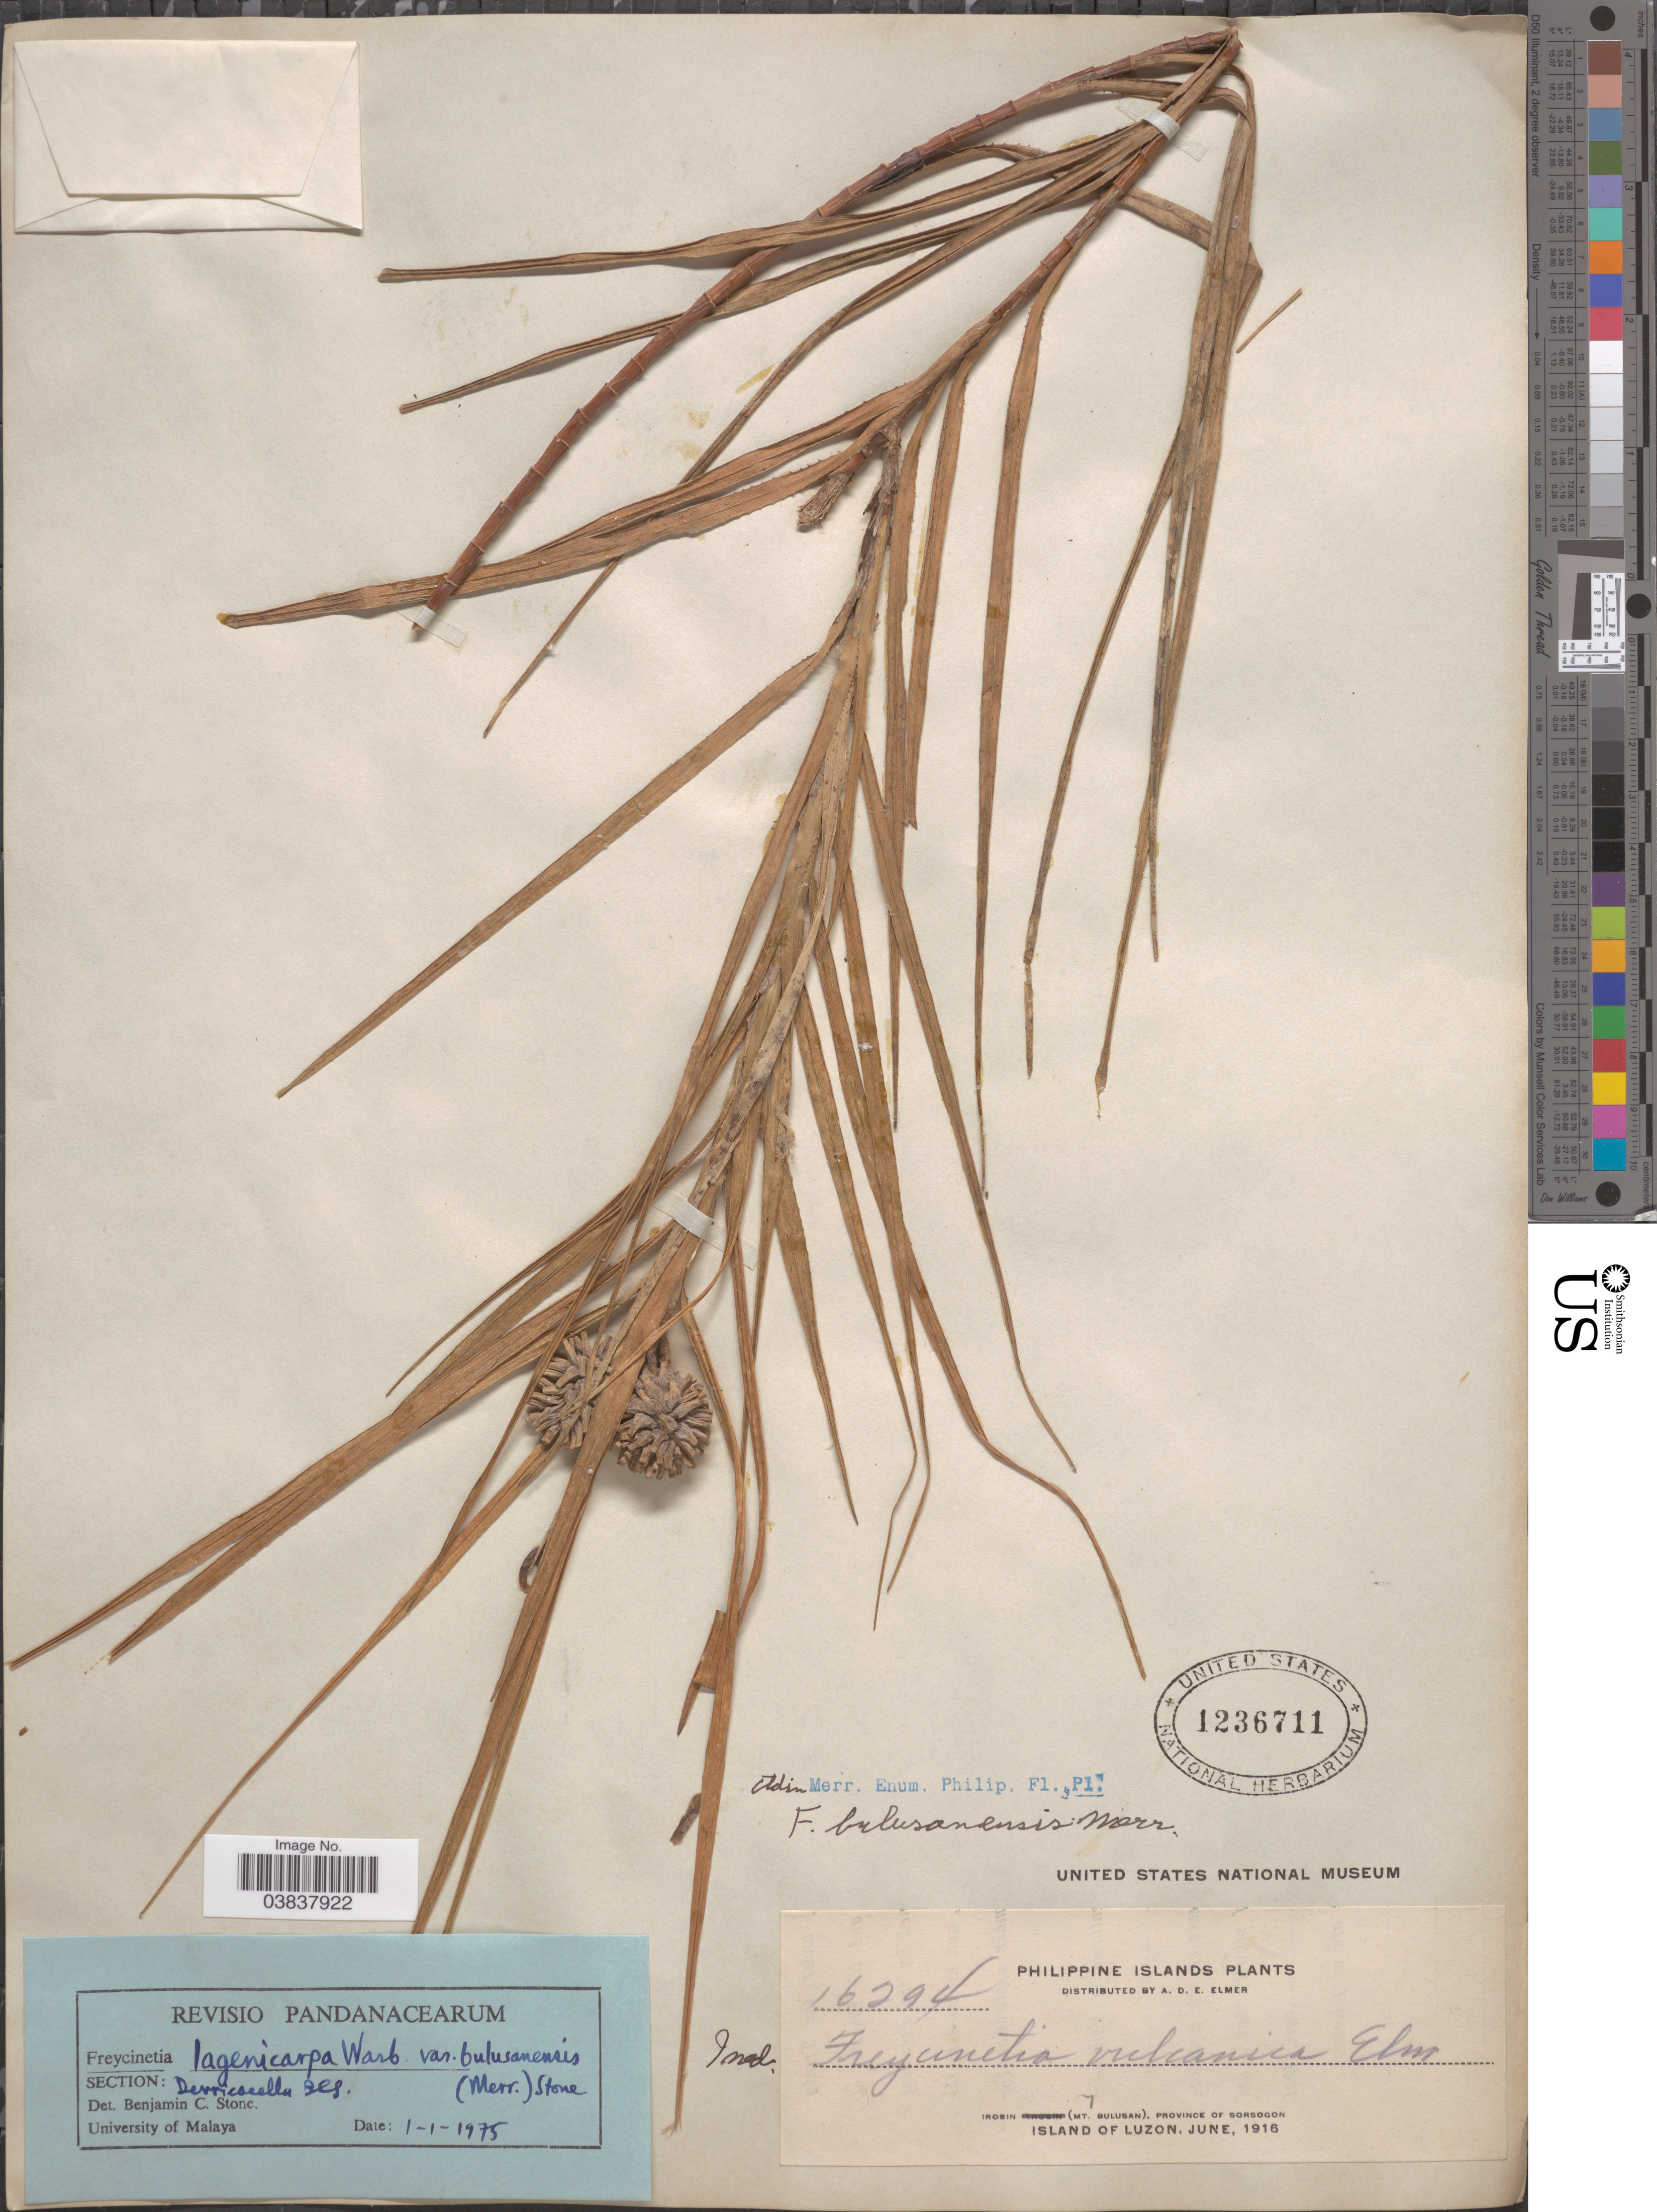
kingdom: Plantae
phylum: Tracheophyta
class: Liliopsida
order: Pandanales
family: Pandanaceae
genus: Freycinetia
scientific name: Freycinetia lagenicarpa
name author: Warb.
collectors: A. D. E. Elmer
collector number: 16294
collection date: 1916-06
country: Philippines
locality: Irosin (Mt. Bulusan), Province of Sorsogon. Island of Luzon.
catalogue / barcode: US 1236711